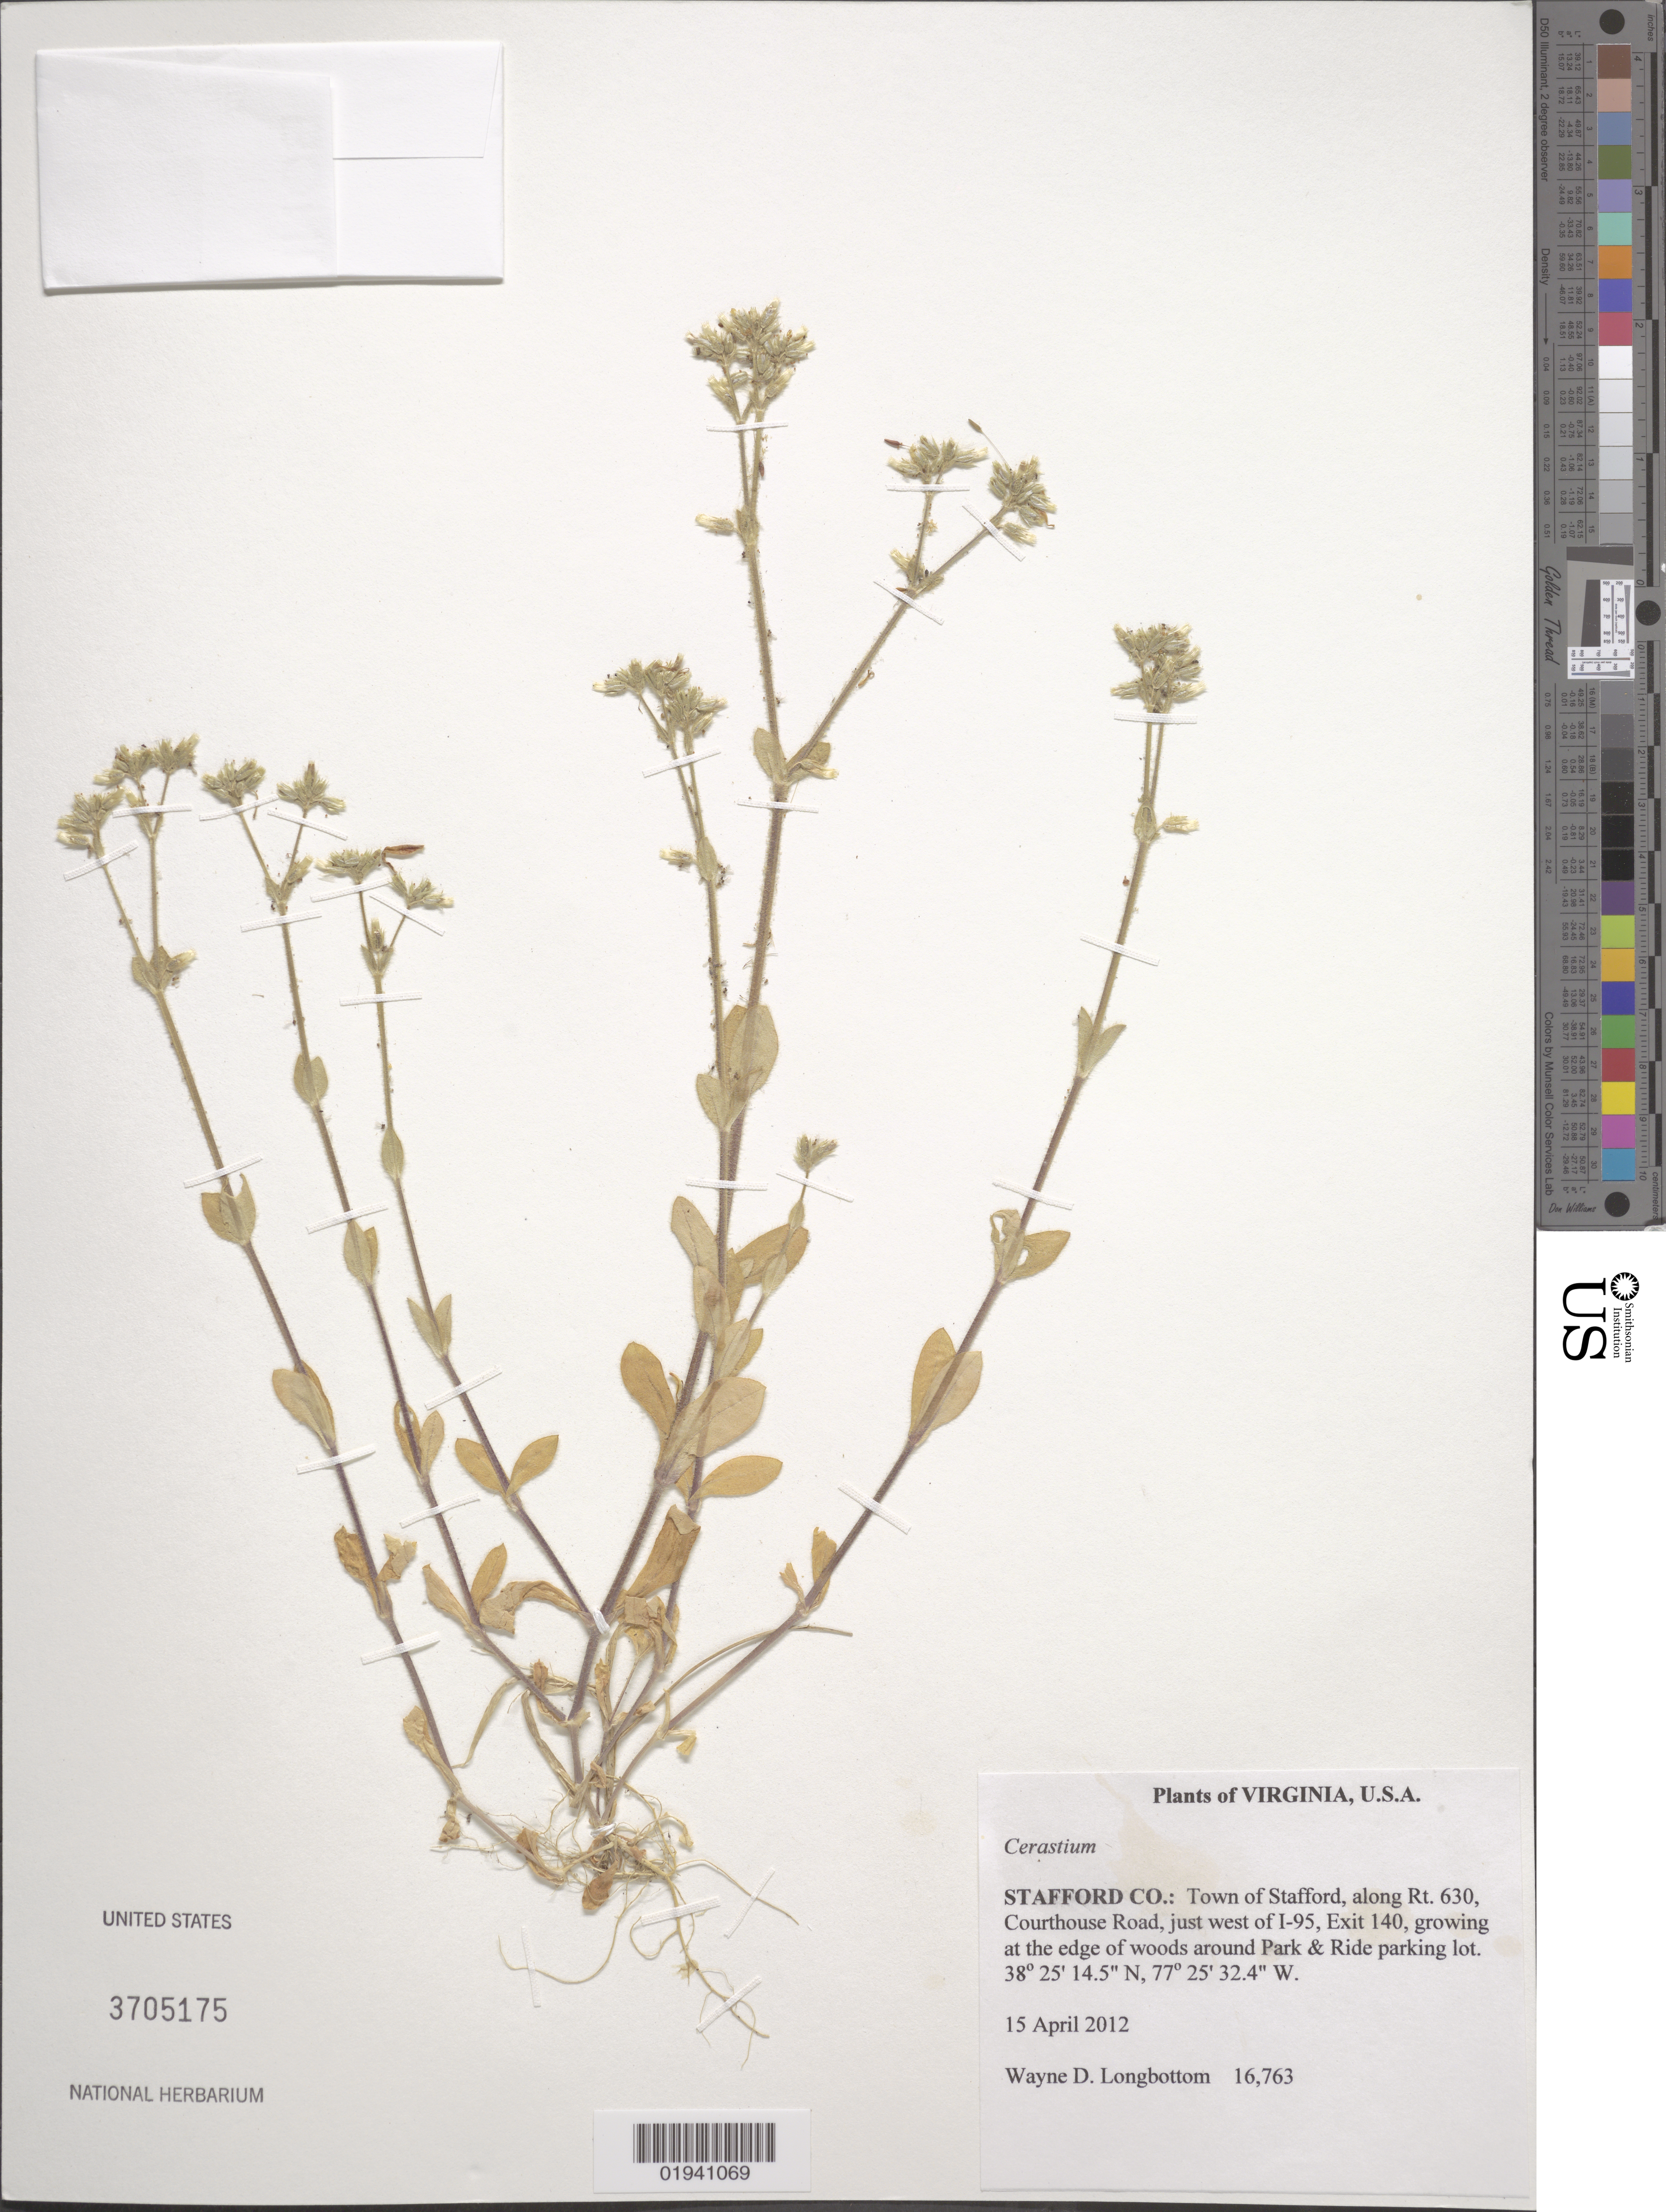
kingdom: Plantae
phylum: Tracheophyta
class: Magnoliopsida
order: Caryophyllales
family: Caryophyllaceae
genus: Cerastium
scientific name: Cerastium sp.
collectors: W. D. Longbottom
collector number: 16763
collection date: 2012-04-15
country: United States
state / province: Virginia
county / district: Stafford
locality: Town of Stafford, along Rt. 630, Courthouse Road, just west of I-95, Exit 140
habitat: growing at the edge of woods around Park and Ride parking lot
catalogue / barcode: US 3705175